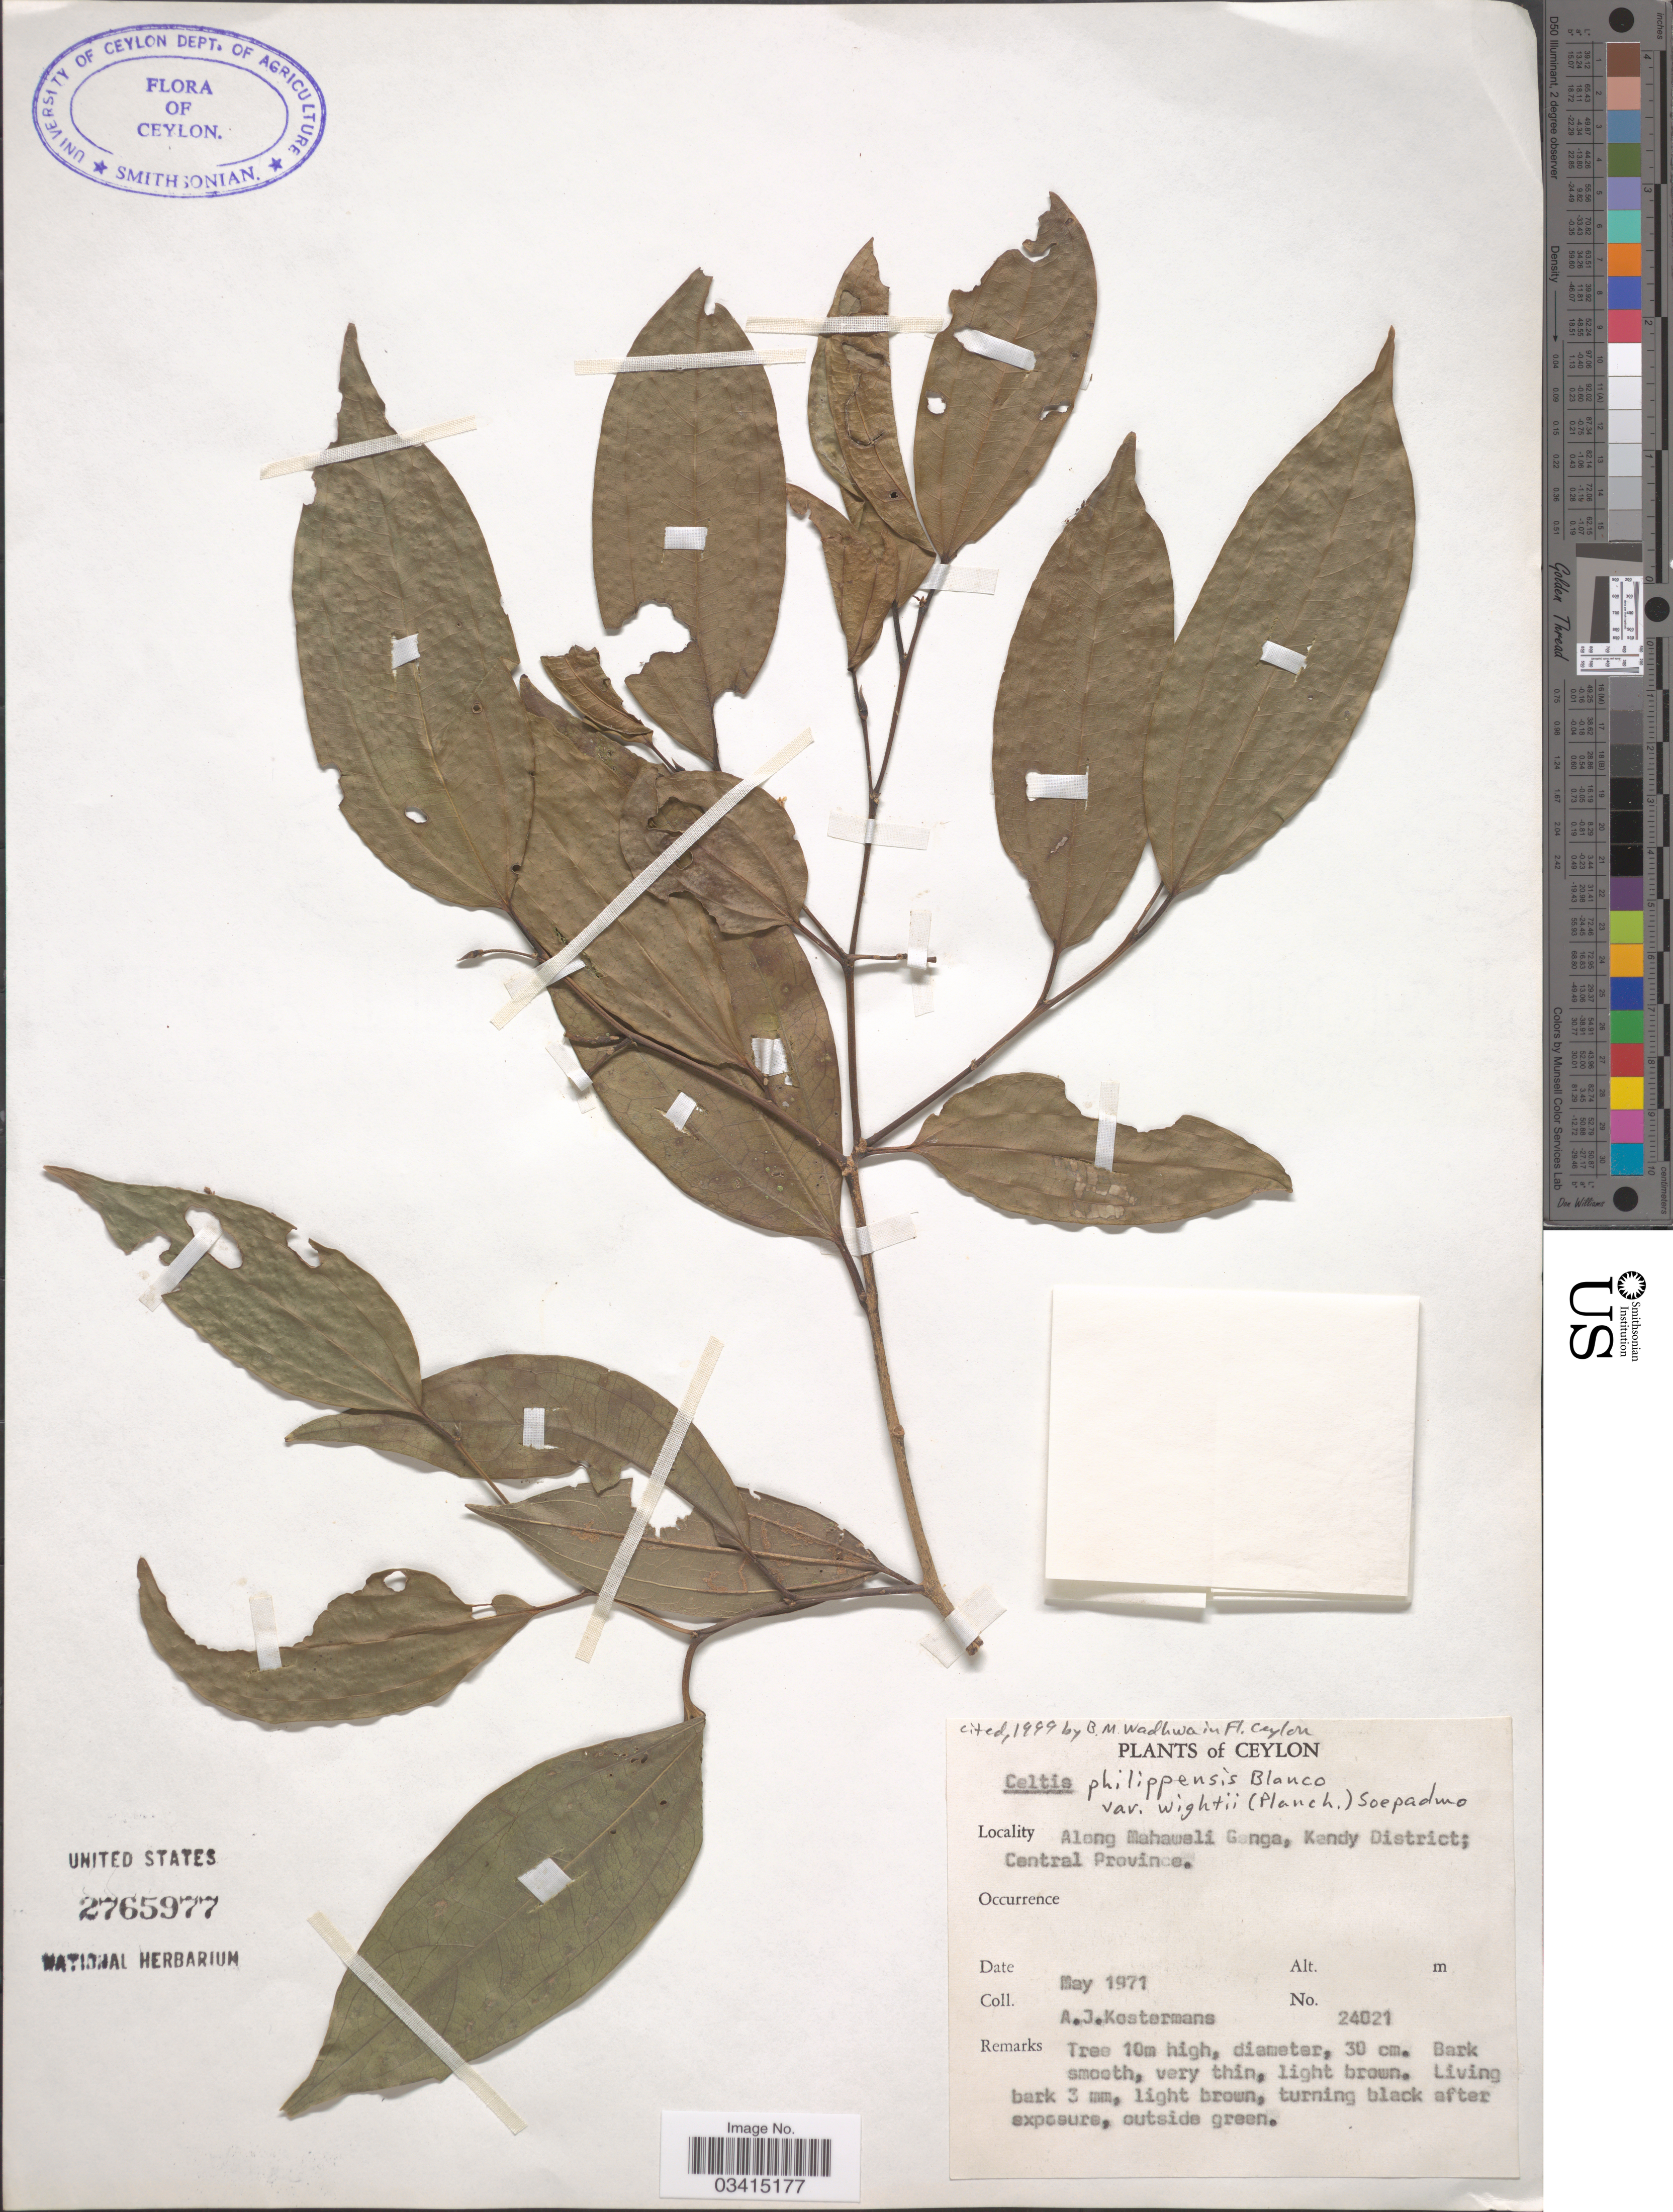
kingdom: Plantae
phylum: Tracheophyta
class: Magnoliopsida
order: Rosales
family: Cannabaceae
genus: Celtis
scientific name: Celtis philippensis var. wightii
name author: (Planch.) Soepadmo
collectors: A. J. G. Kostermans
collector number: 24021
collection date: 1971-05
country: Sri Lanka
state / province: Central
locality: Ceylon. Along Mahawali Ganga, Kandy District.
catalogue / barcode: US 2765977